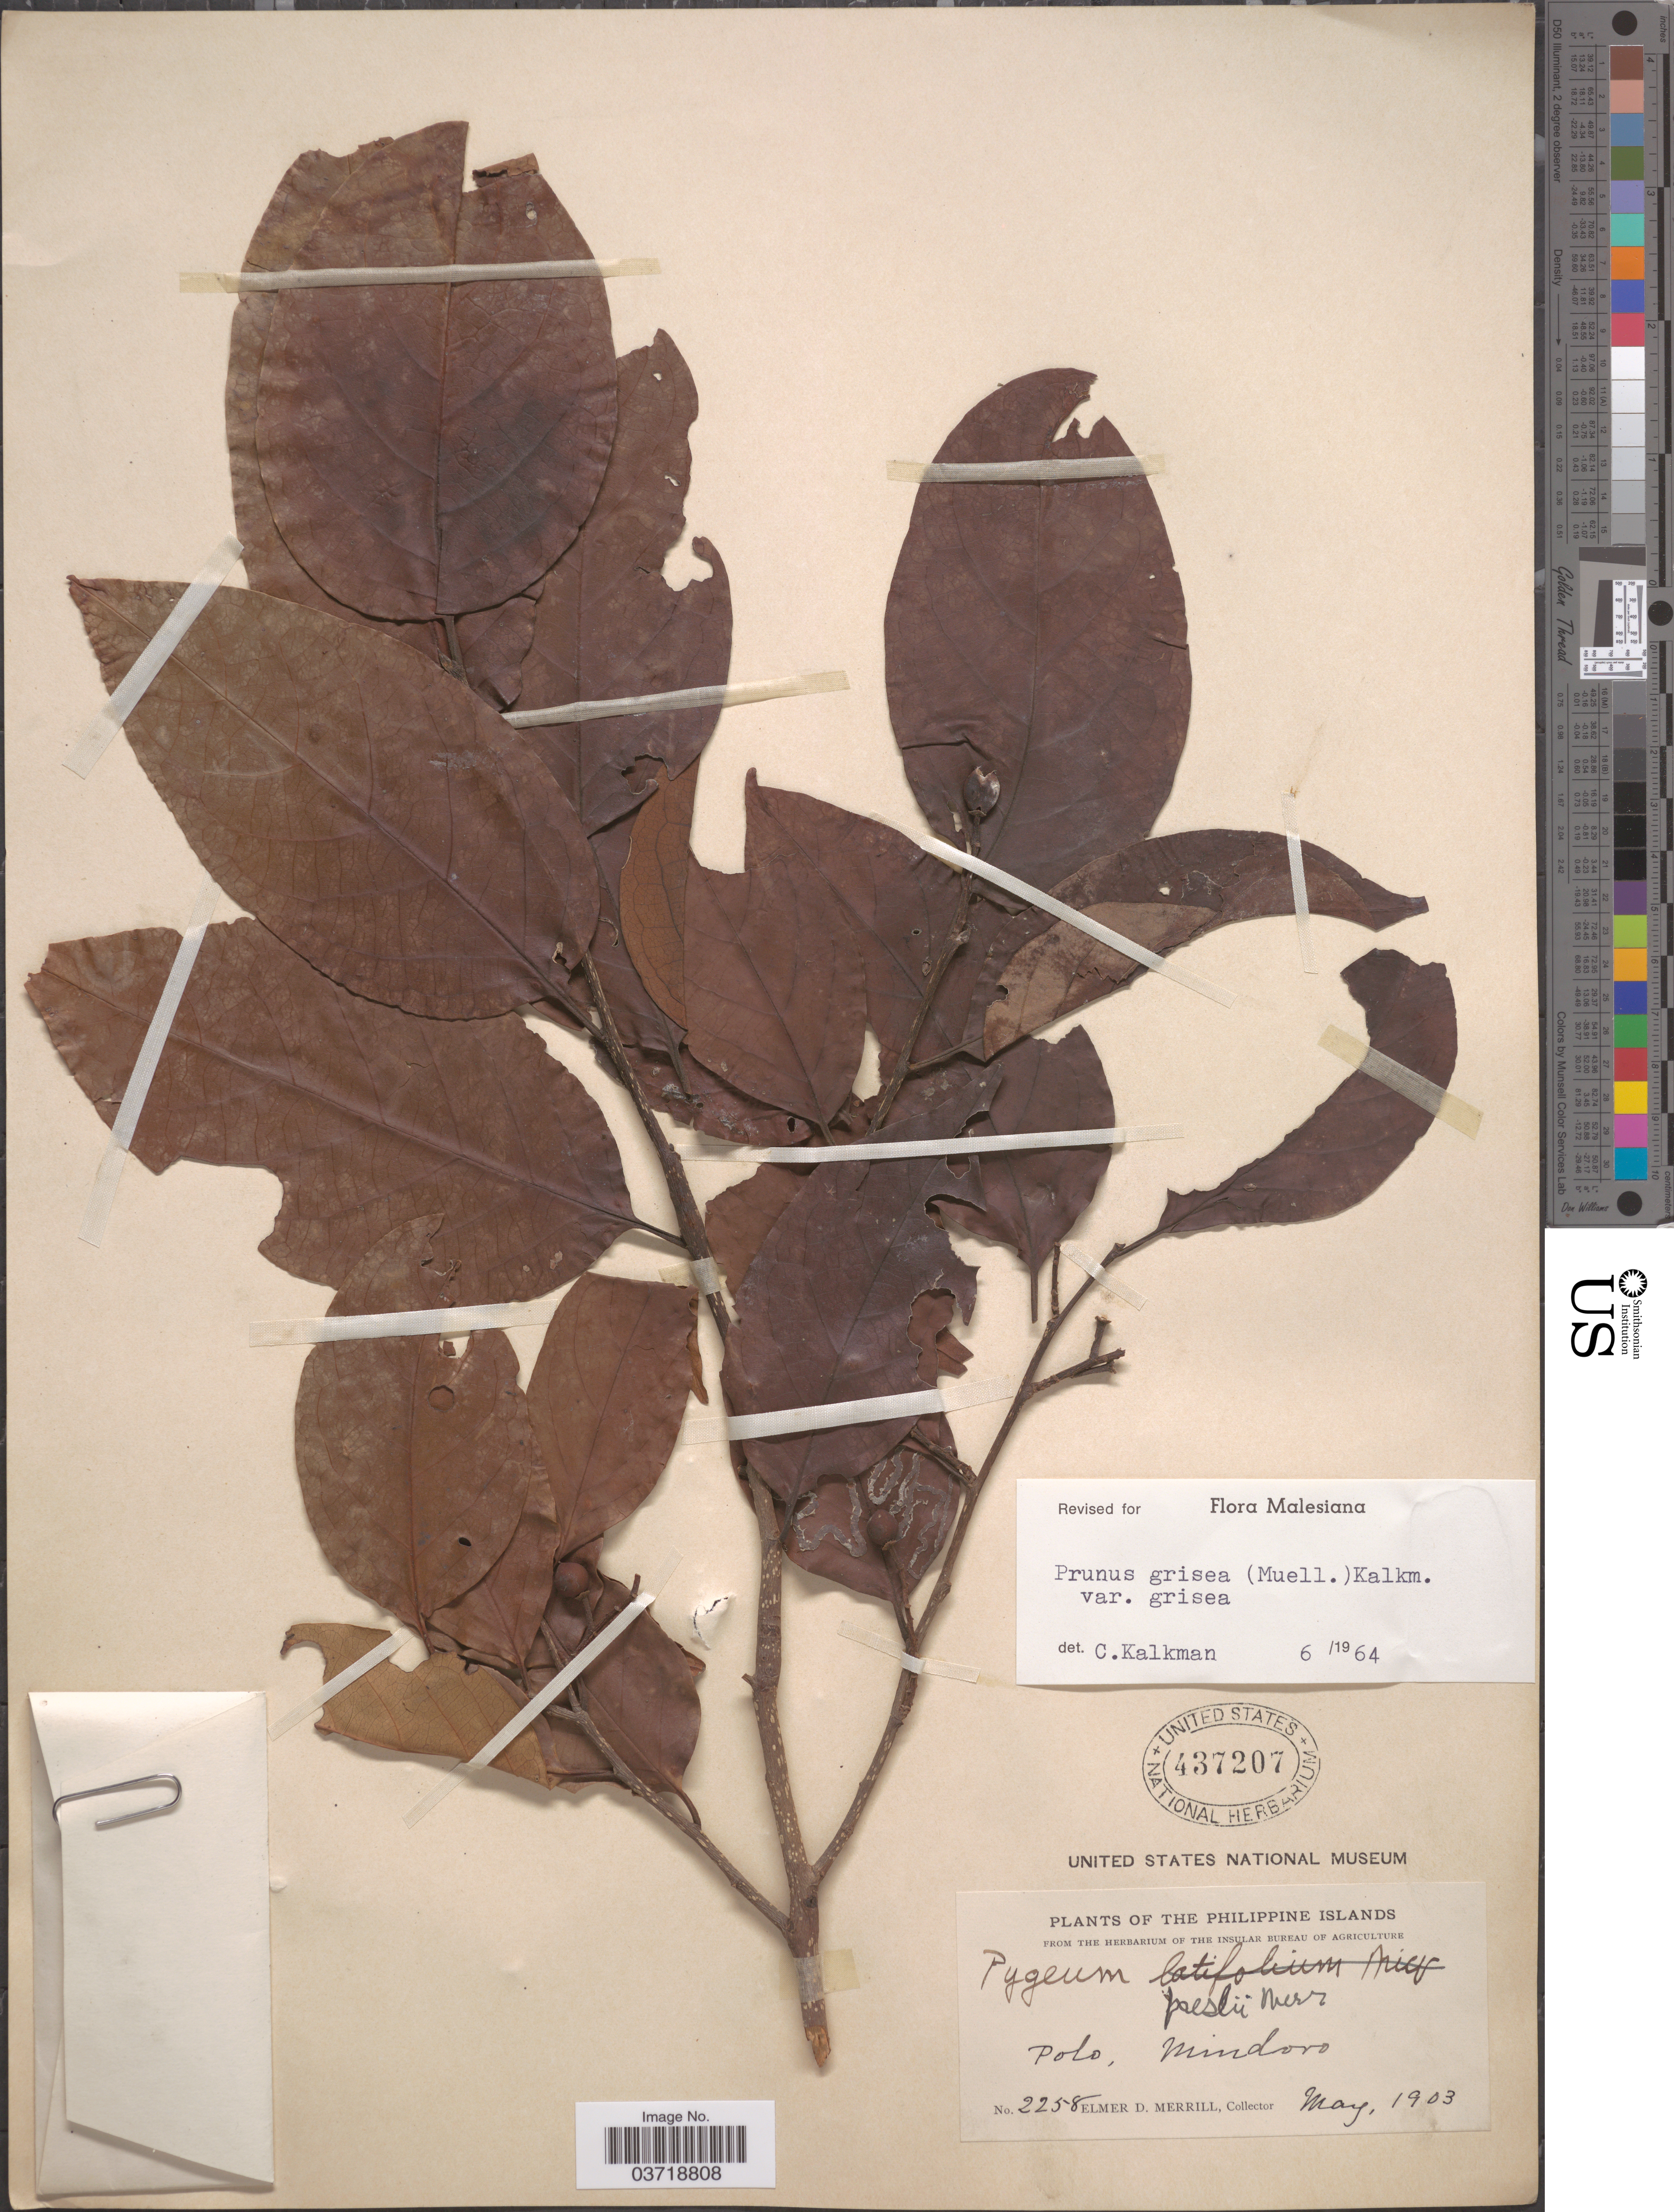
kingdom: Plantae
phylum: Tracheophyta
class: Magnoliopsida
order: Rosales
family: Rosaceae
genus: Prunus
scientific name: Prunus grisea var. grisea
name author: (Blume ex K. Müller) Kalkman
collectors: E. D. Merrill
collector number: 2258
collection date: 1903-05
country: Philippines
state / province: Mimaropa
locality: Polo, Mindoro.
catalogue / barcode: US 437207